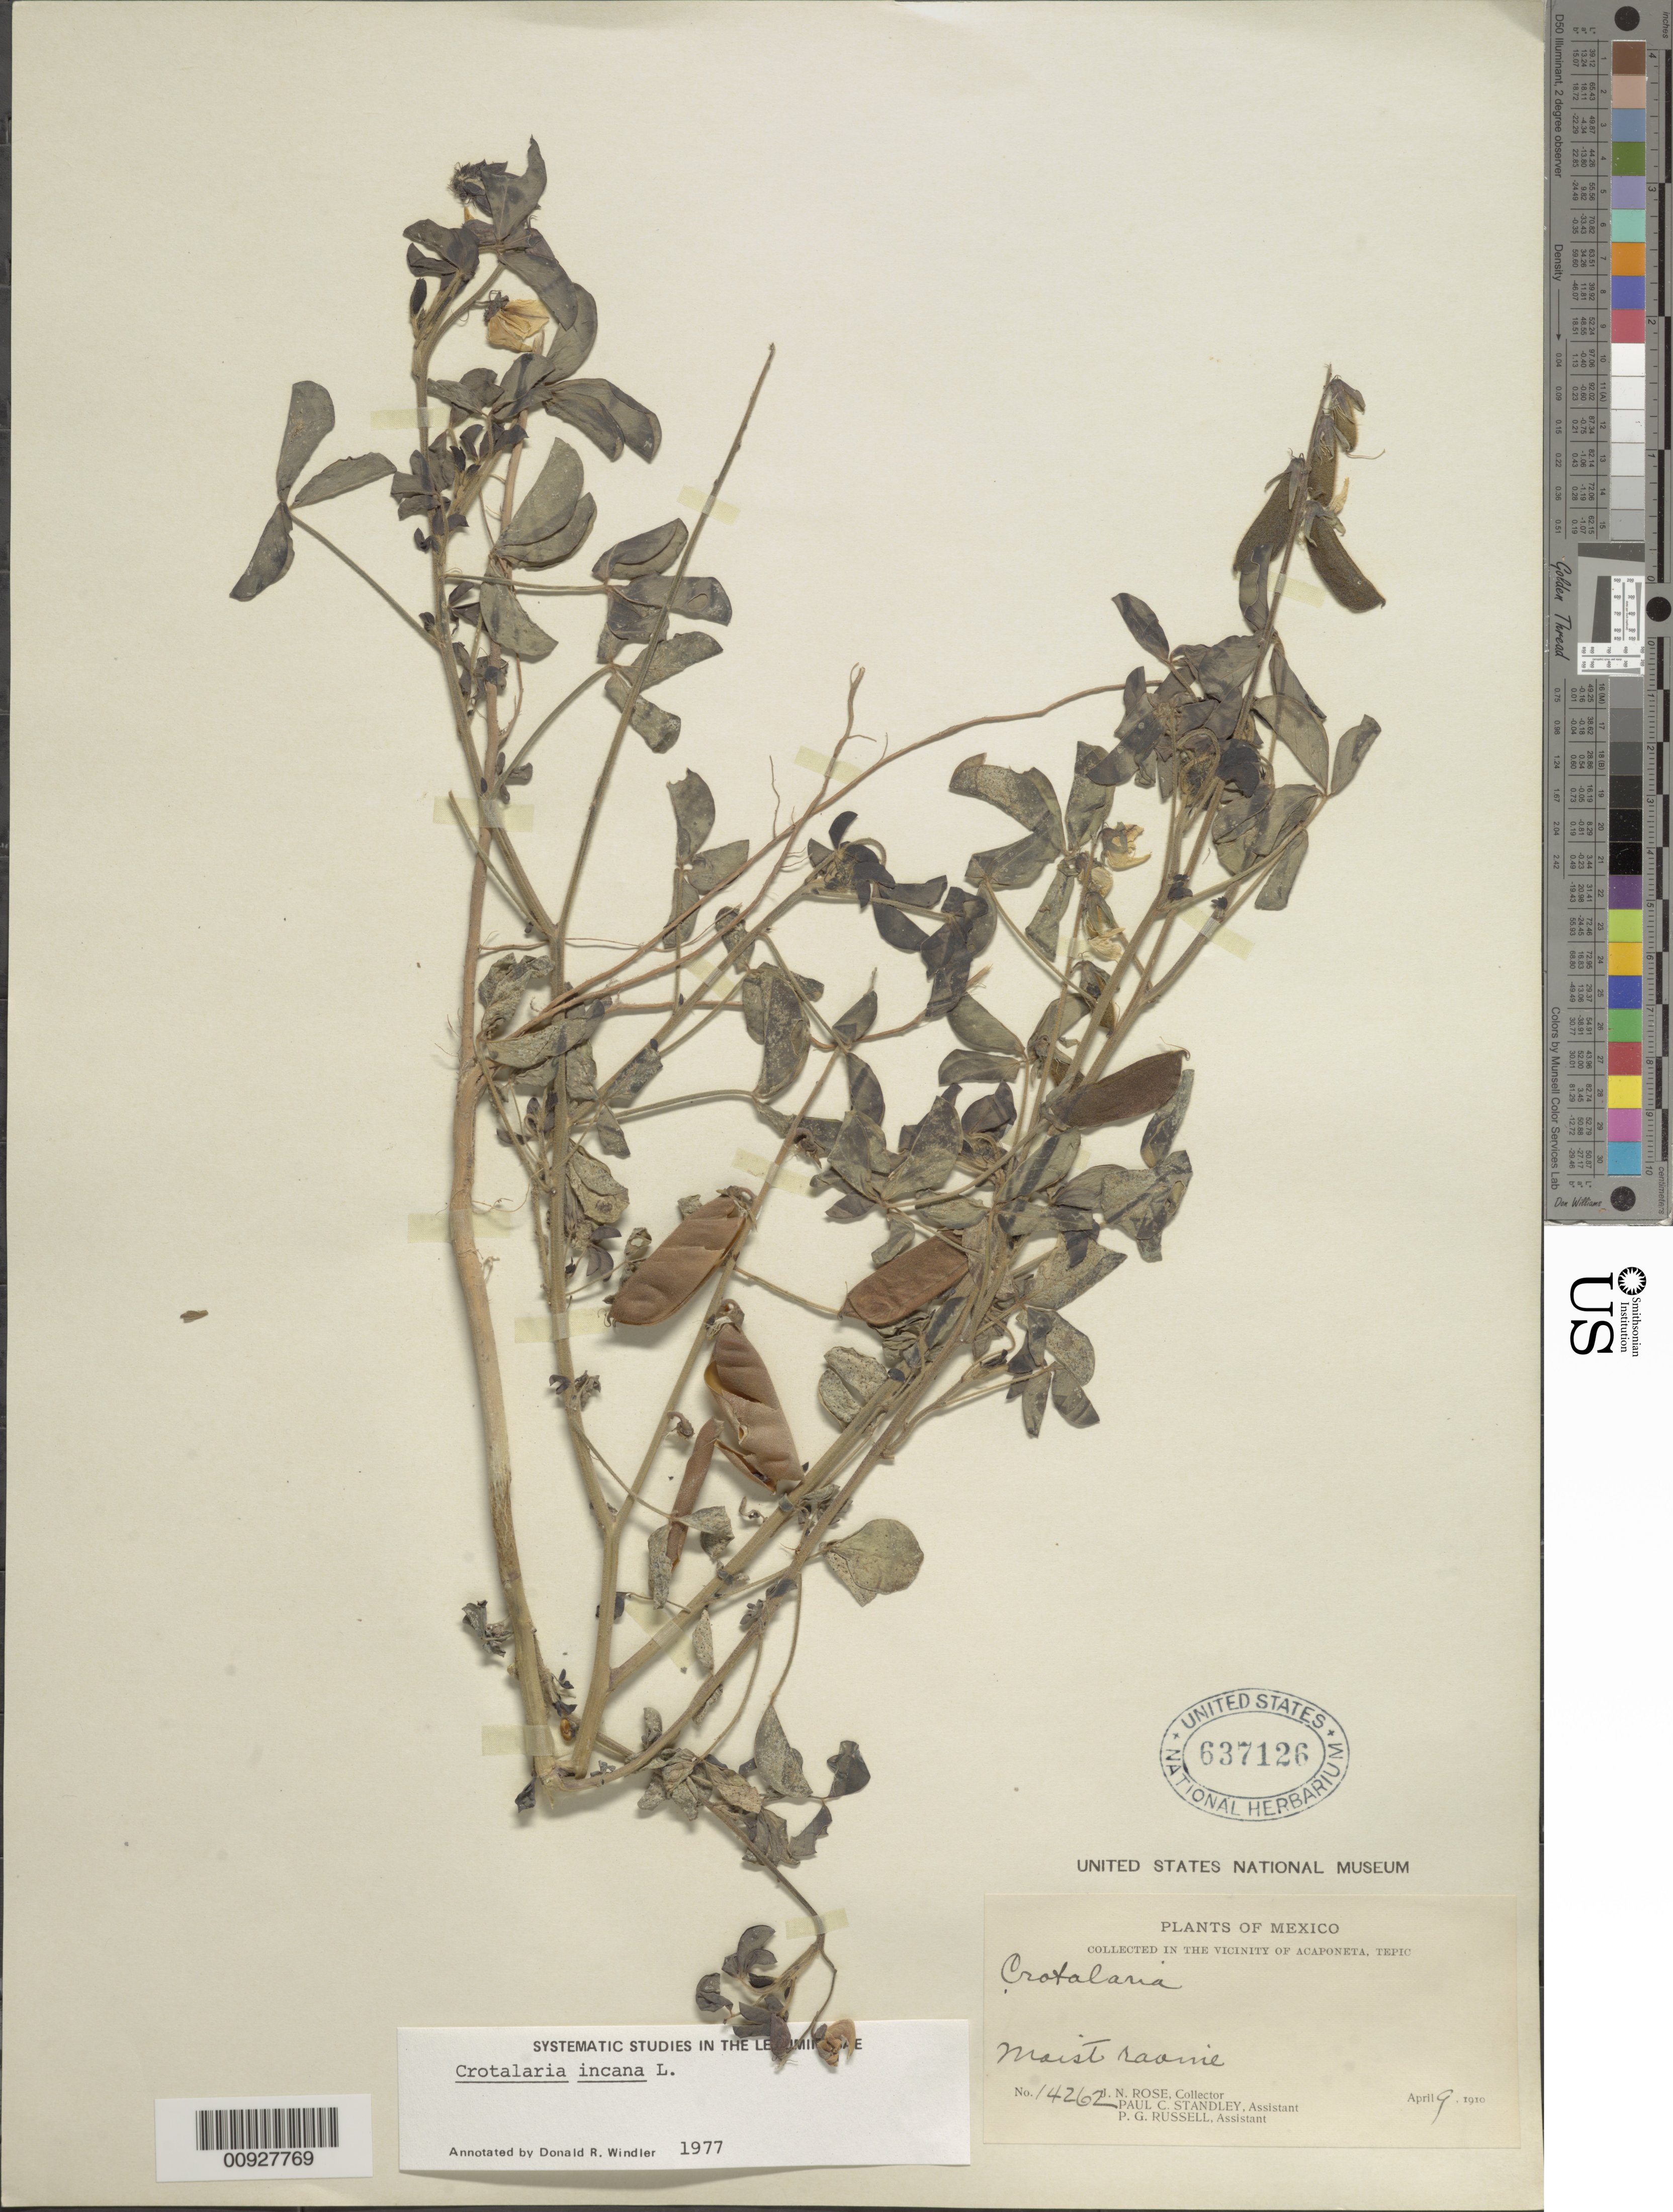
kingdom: Plantae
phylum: Tracheophyta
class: Magnoliopsida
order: Fabales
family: Fabaceae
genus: Crotalaria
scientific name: Crotalaria incana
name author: L.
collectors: J. N. Rose, P. C. Standley & P. G. Russell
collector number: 14262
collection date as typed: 09 Apr 1910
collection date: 1910-04-09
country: Mexico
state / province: Nayarit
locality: In the vicinity of Acaponeta, Tepic.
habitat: Moist ravine.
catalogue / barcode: US 637126